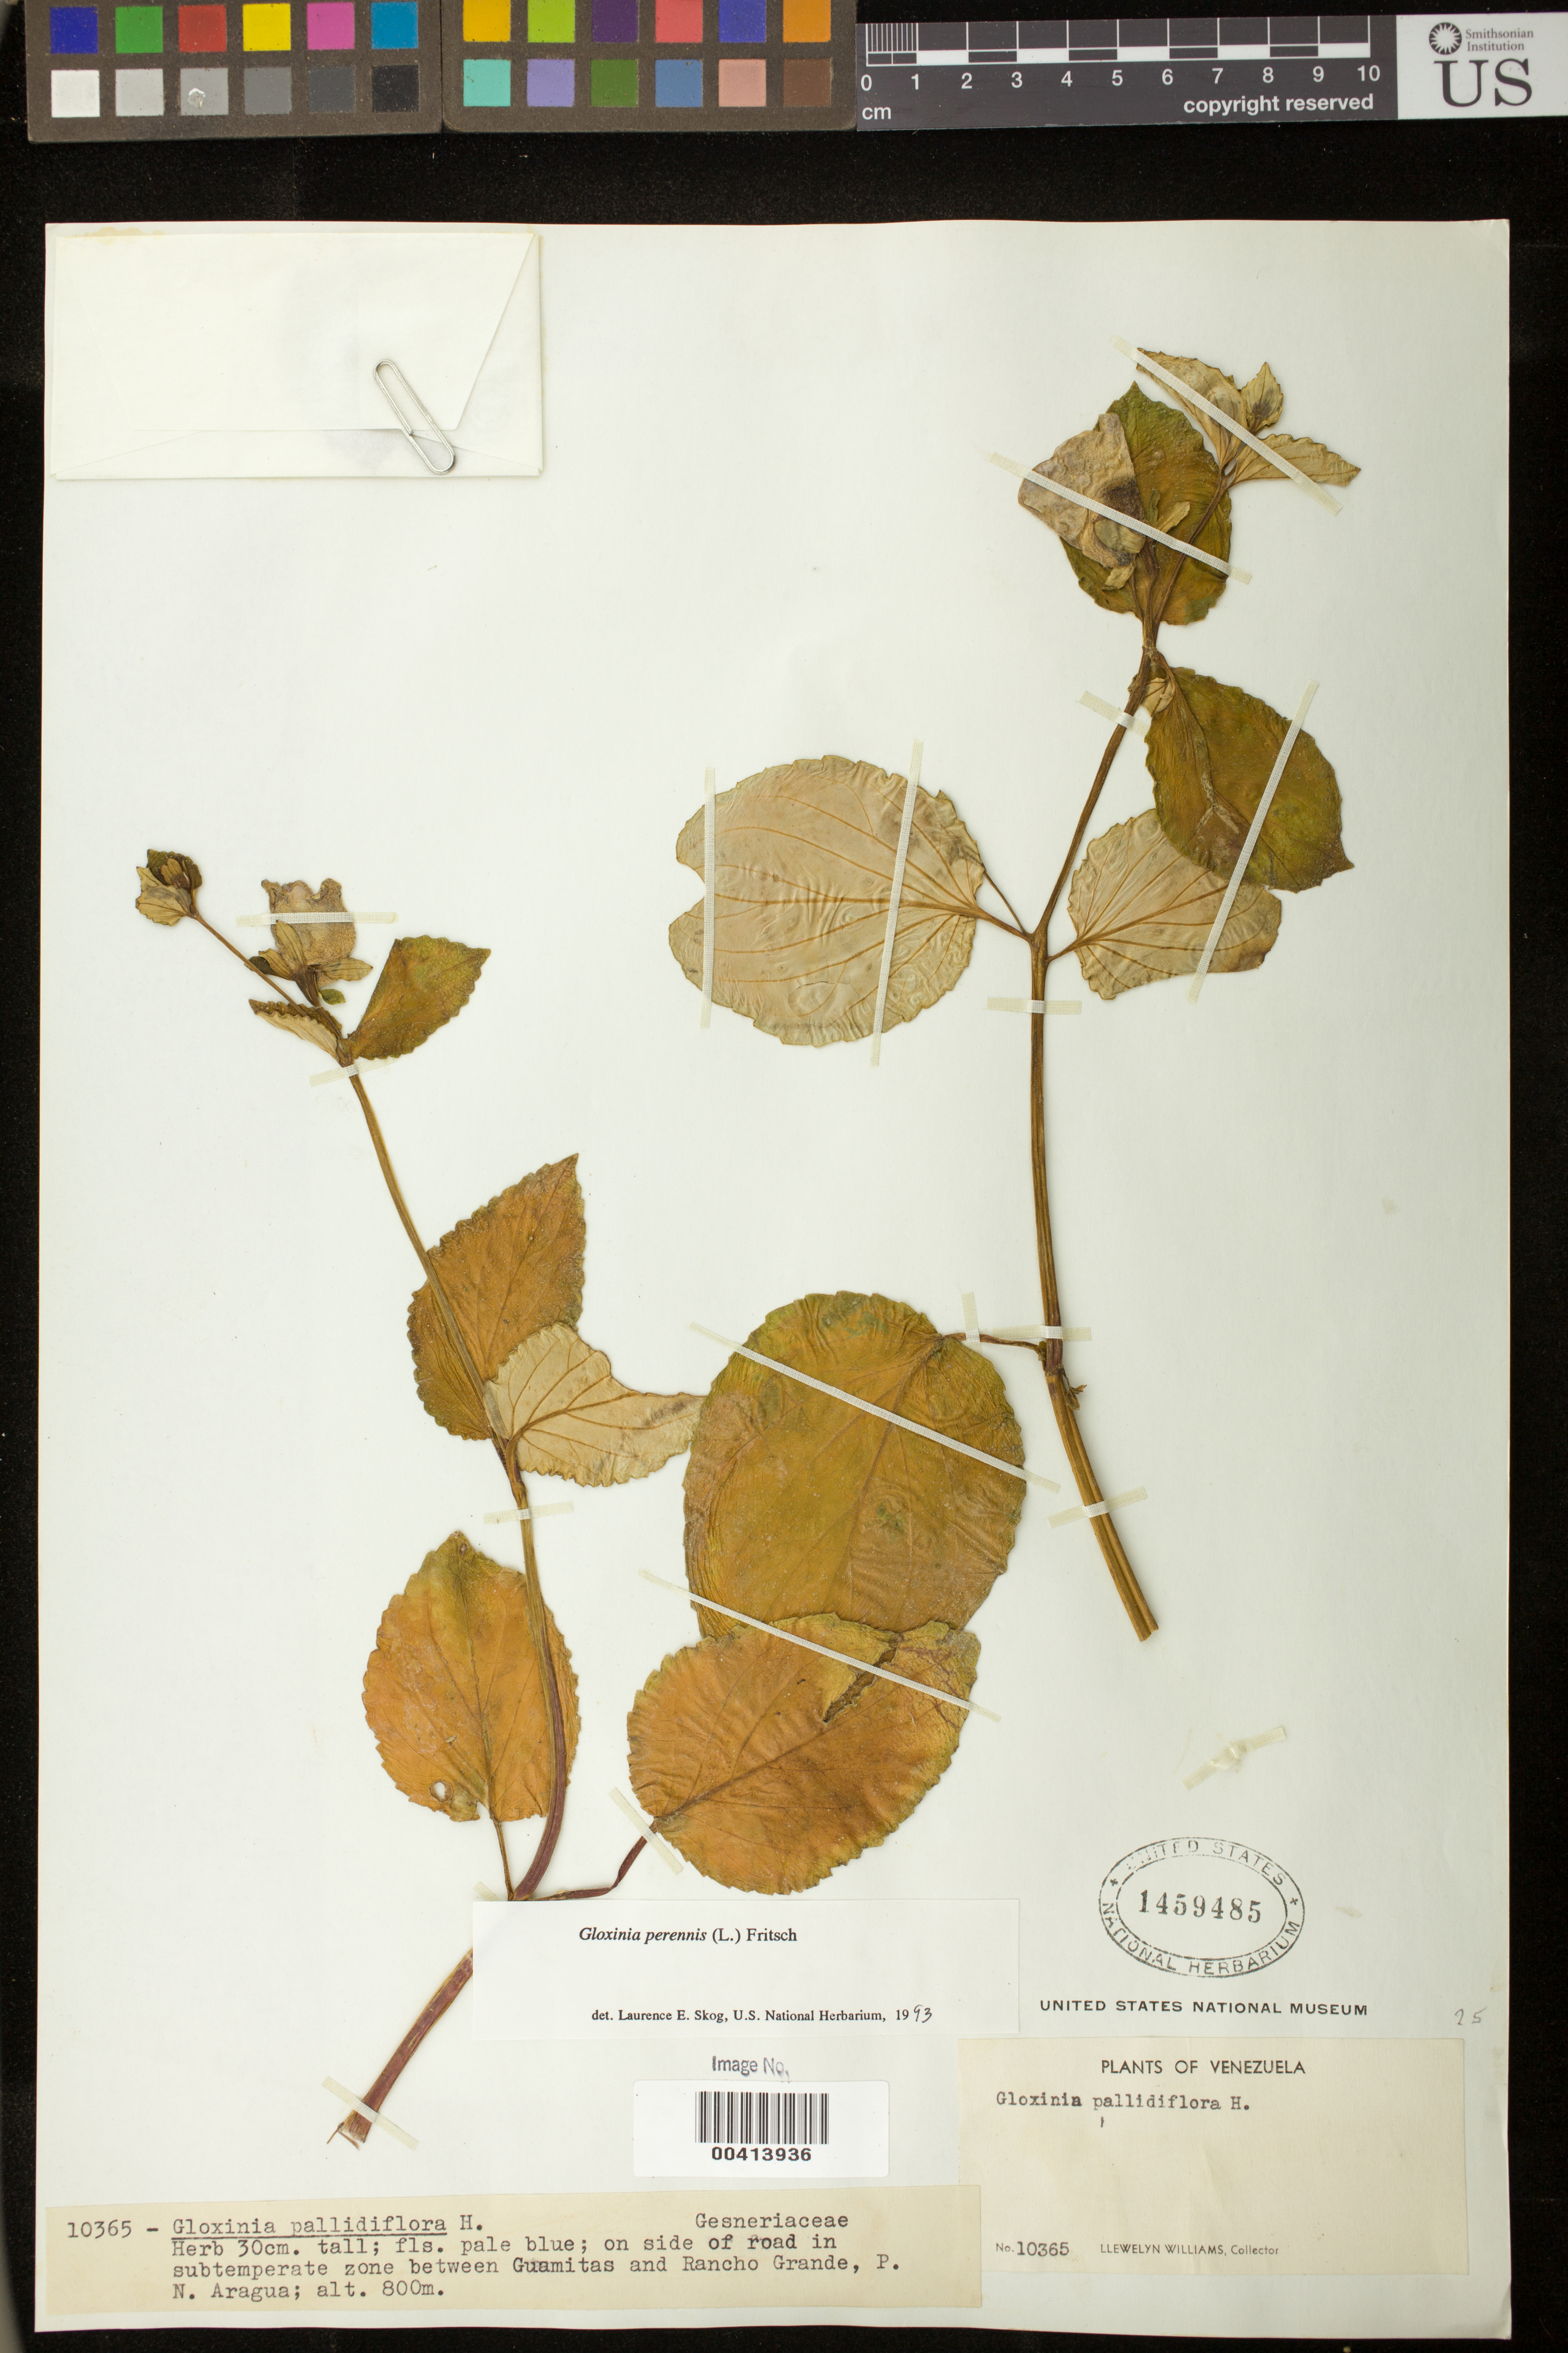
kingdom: Plantae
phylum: Tracheophyta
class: Magnoliopsida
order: Lamiales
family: Gesneriaceae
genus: Gloxinia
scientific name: Gloxinia perennis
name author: (L.) Fritsch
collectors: L. Williams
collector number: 10365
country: Venezuela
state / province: Aragua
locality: Between Guamitas and Rancho Grande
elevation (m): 800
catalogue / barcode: US 1459485